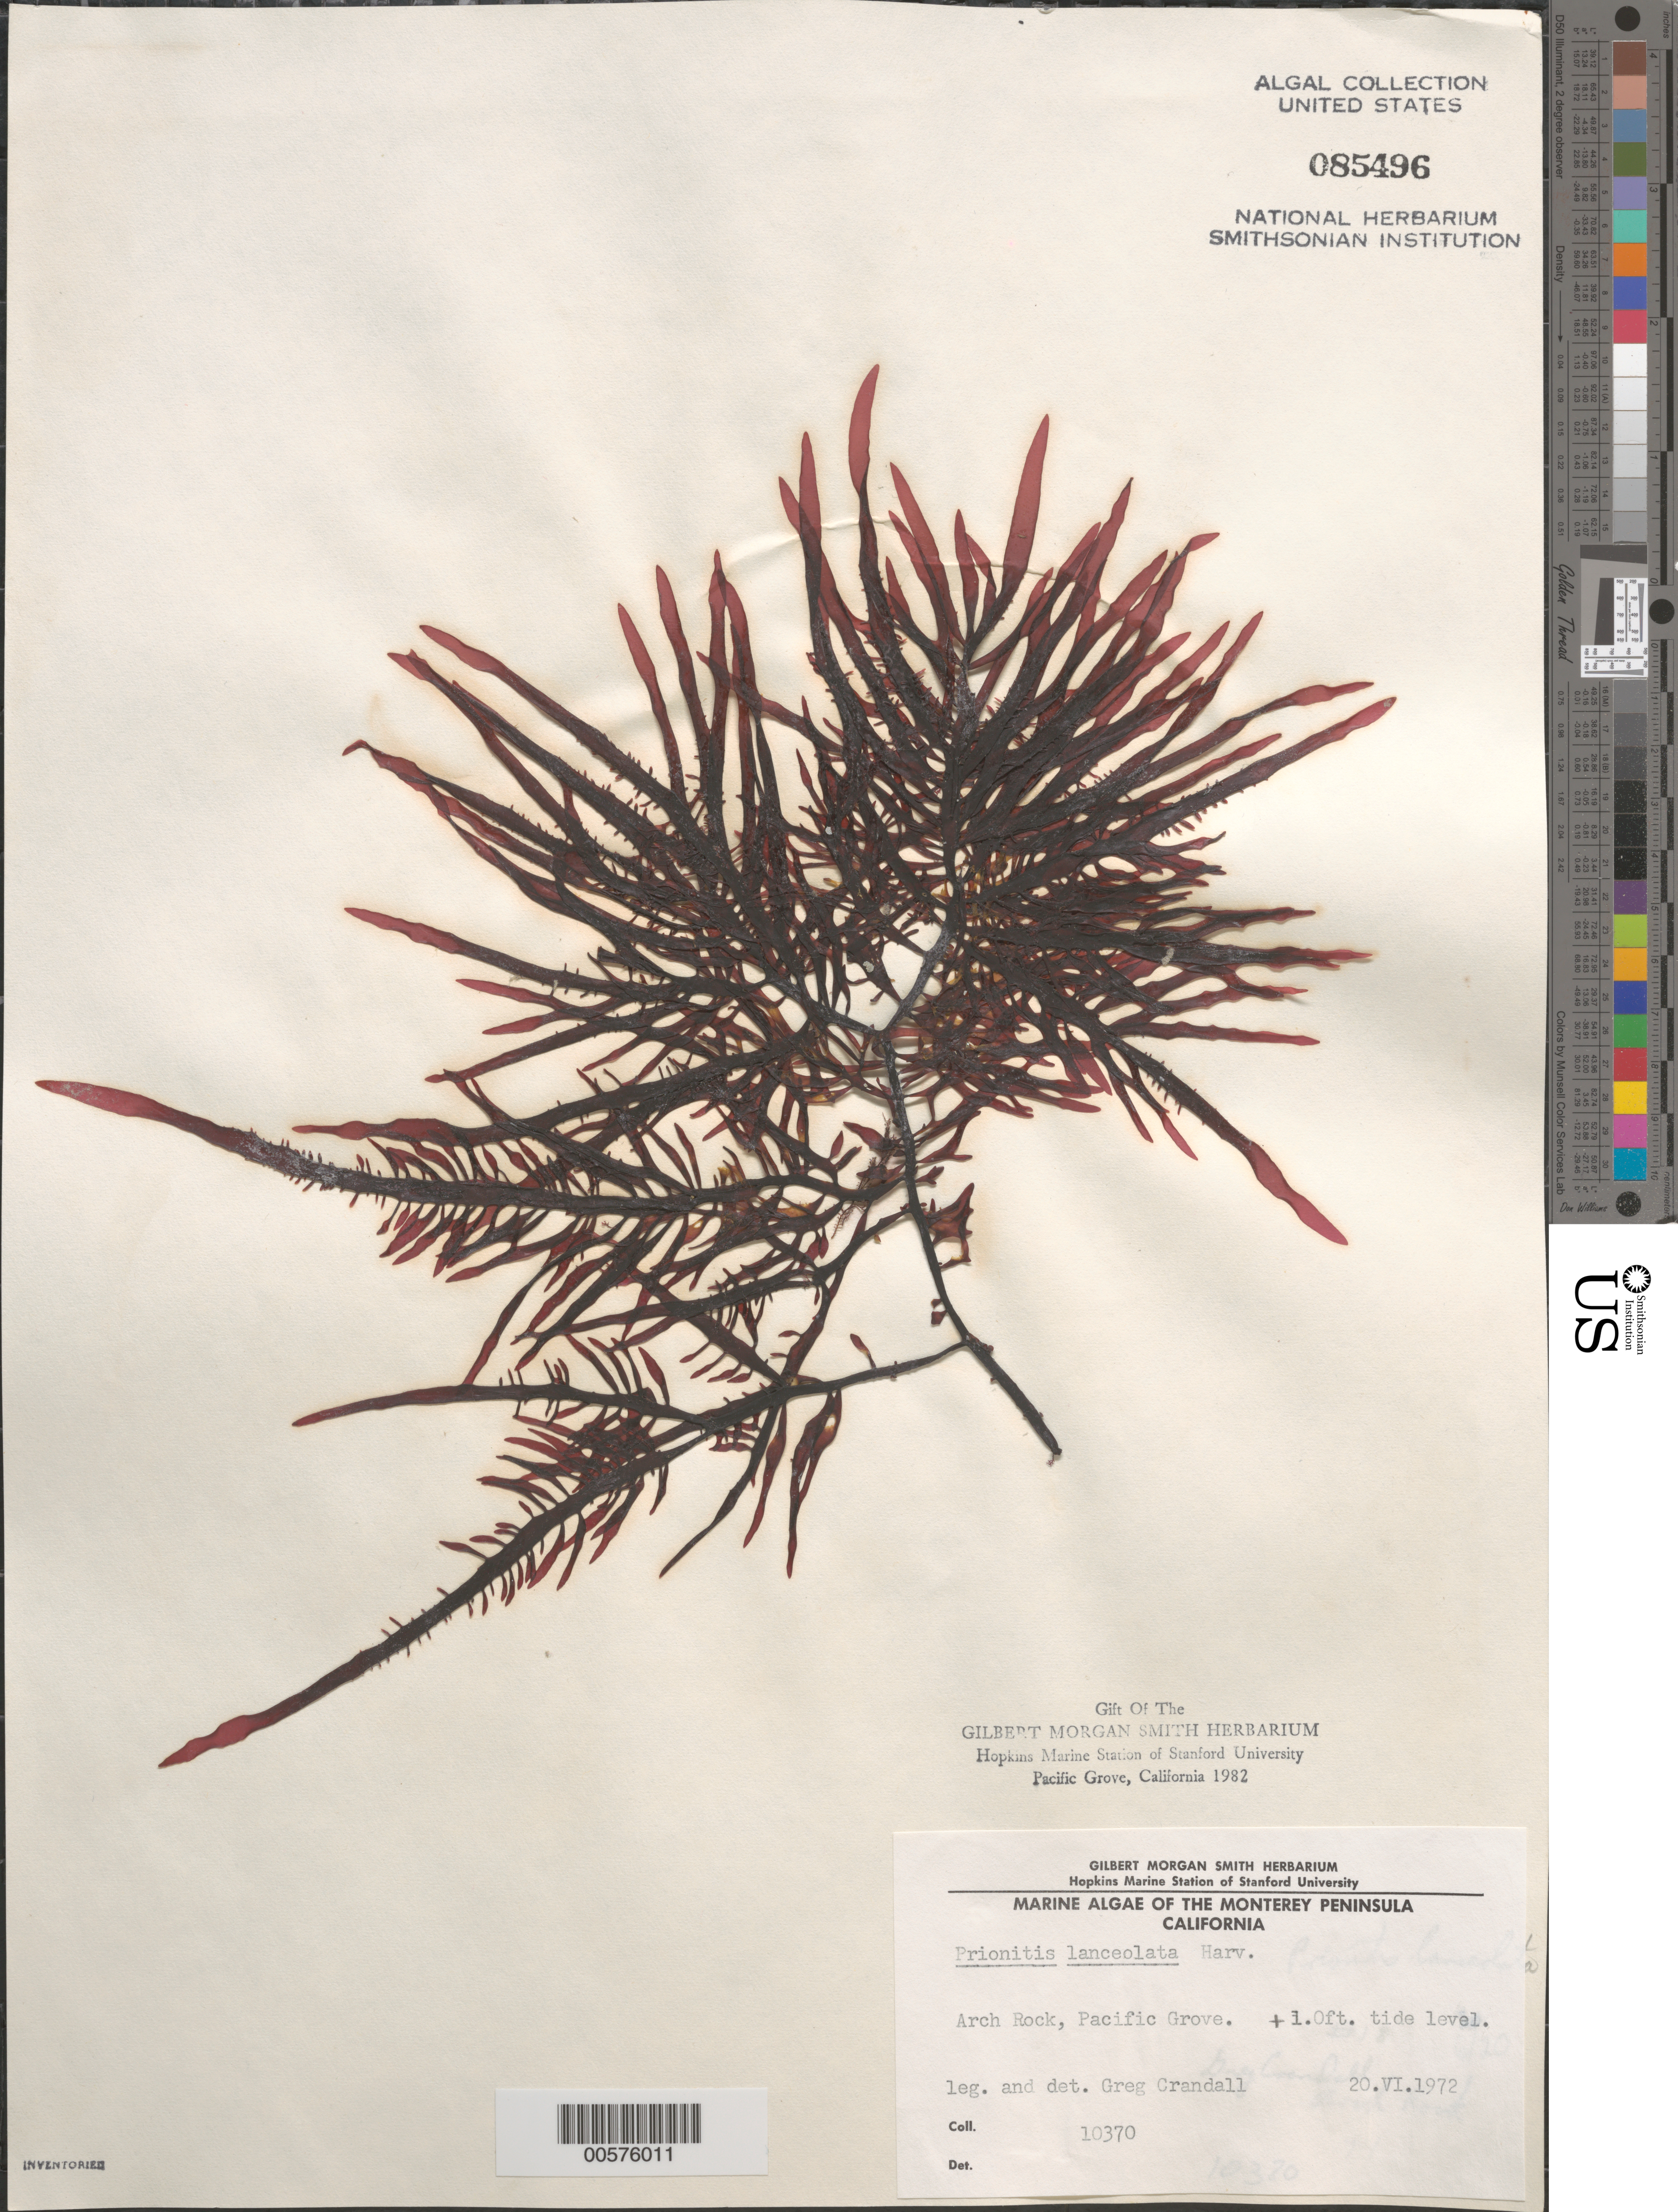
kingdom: Plantae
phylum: Rhodophyta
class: Florideophyceae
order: Cryptonemiales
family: Cryptonemiaceae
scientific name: Prionitis lanceolata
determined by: Crandall, G.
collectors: G. Crandall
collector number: IAA 10370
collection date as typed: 20 Jun 1972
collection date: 1972-06-20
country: United States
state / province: California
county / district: Monterey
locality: Arch Rock, Pacific Grove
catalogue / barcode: US 85496